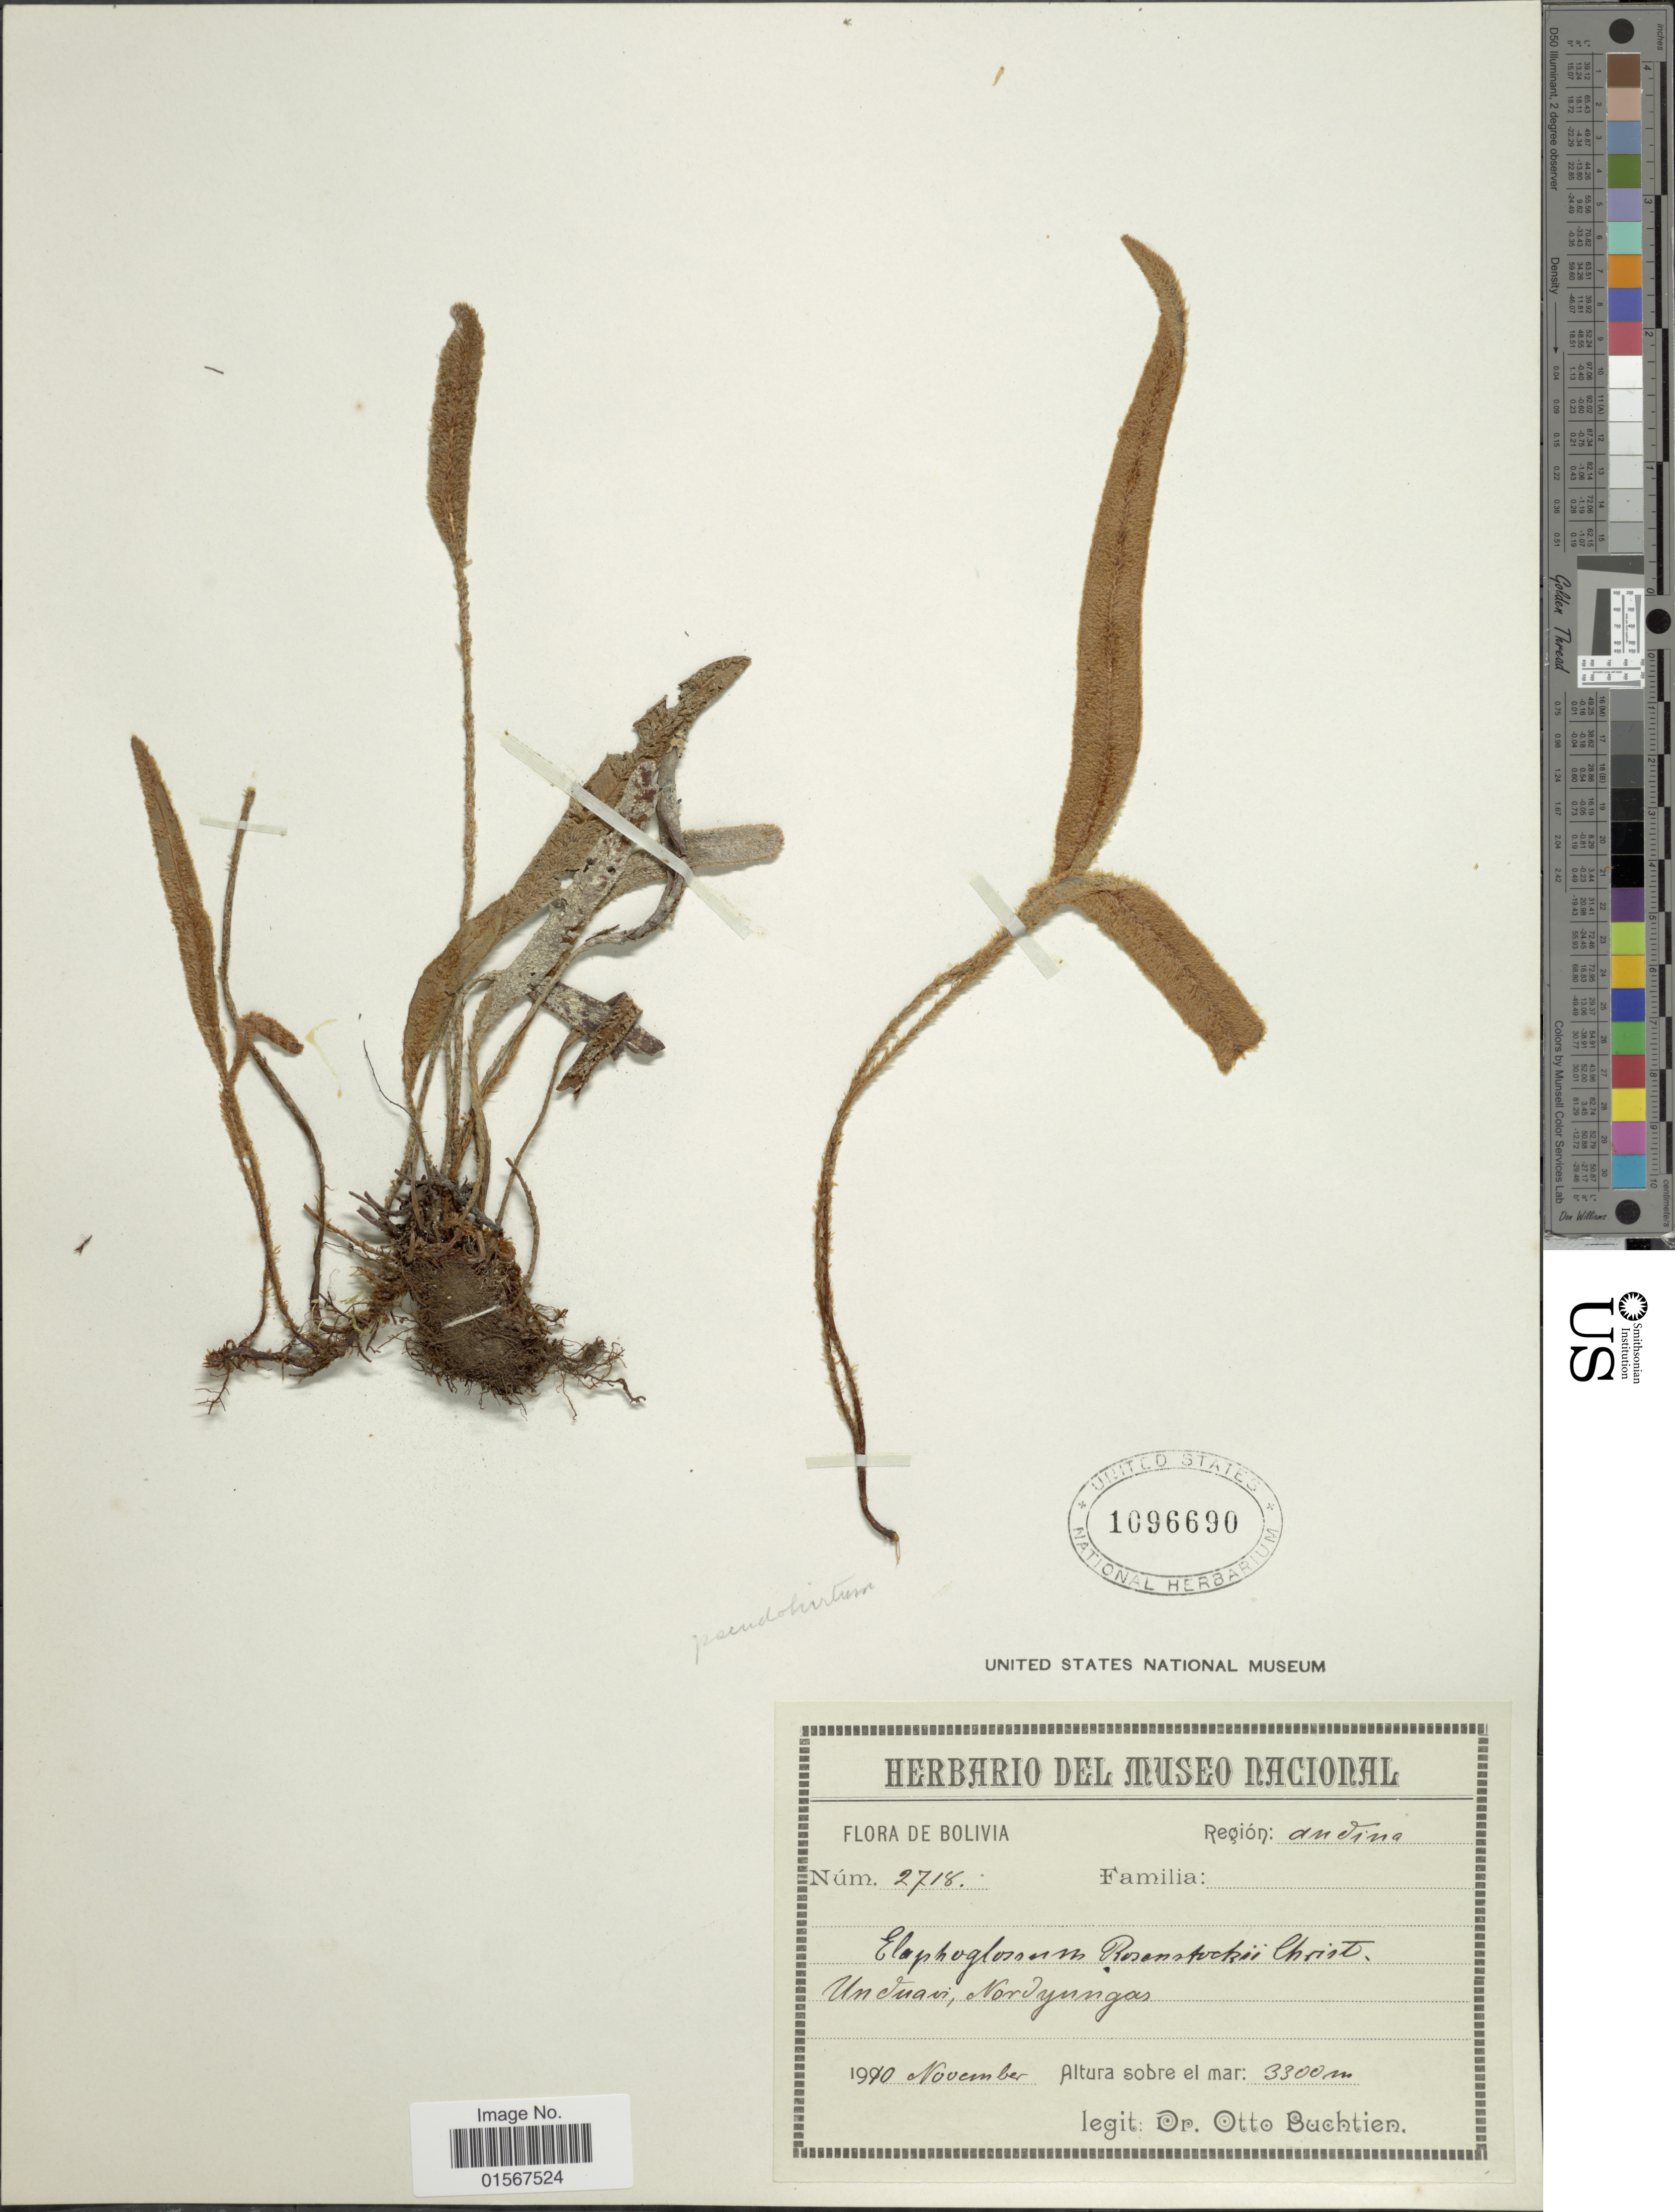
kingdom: Plantae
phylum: Tracheophyta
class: Polypodiopsida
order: Polypodiales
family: Dryopteridaceae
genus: Elaphoglossum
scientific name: Elaphoglossum pseudohirtum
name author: Rosenst.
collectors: O. Buchtien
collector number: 2718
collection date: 1910-11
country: Bolivia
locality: Bolivia, Unduavi, Nordyungas, Region Andina.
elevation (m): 3300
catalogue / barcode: US 1096690